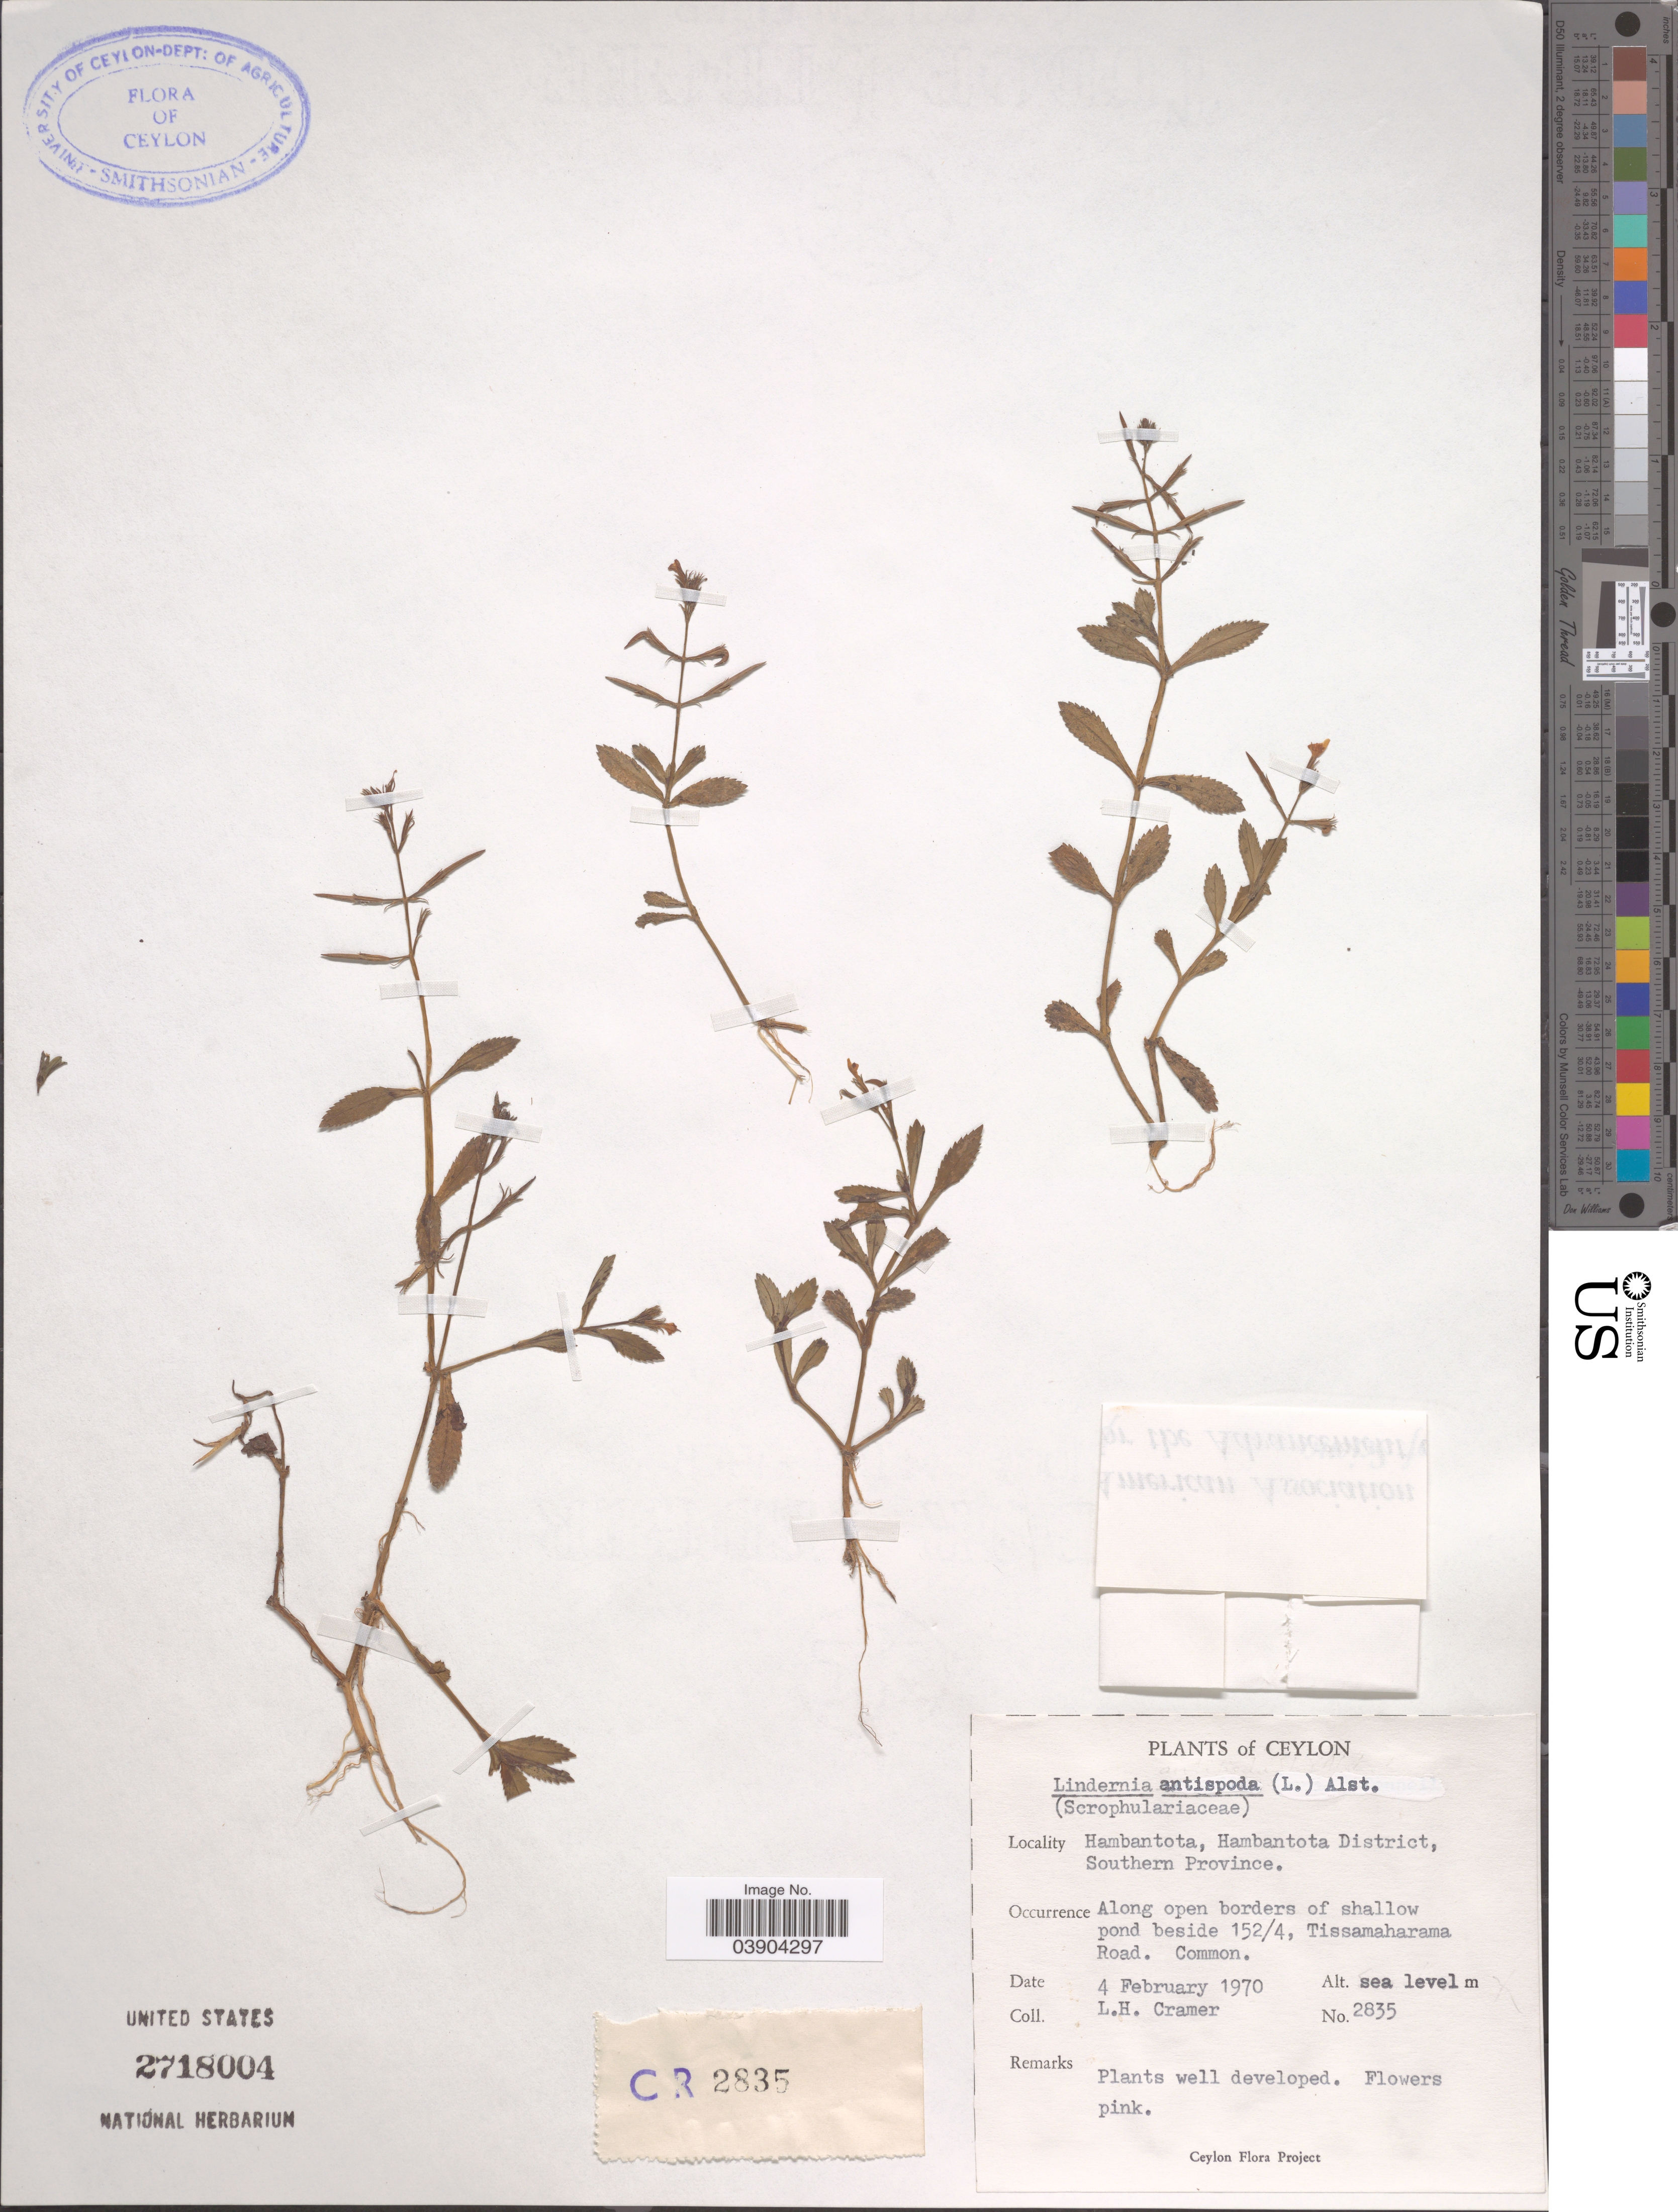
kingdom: Plantae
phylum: Tracheophyta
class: Magnoliopsida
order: Lamiales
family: Linderniaceae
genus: Lindernia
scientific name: Lindernia antipoda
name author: (L.) Alston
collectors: L. H. Cramer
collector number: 2835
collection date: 1970-02-04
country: Sri Lanka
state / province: Southern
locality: Ceylon. Hambanota, Hambanota District. Along open borders of shallow pond beside 152/4, Tissamaharama Road.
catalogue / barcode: US 2718004